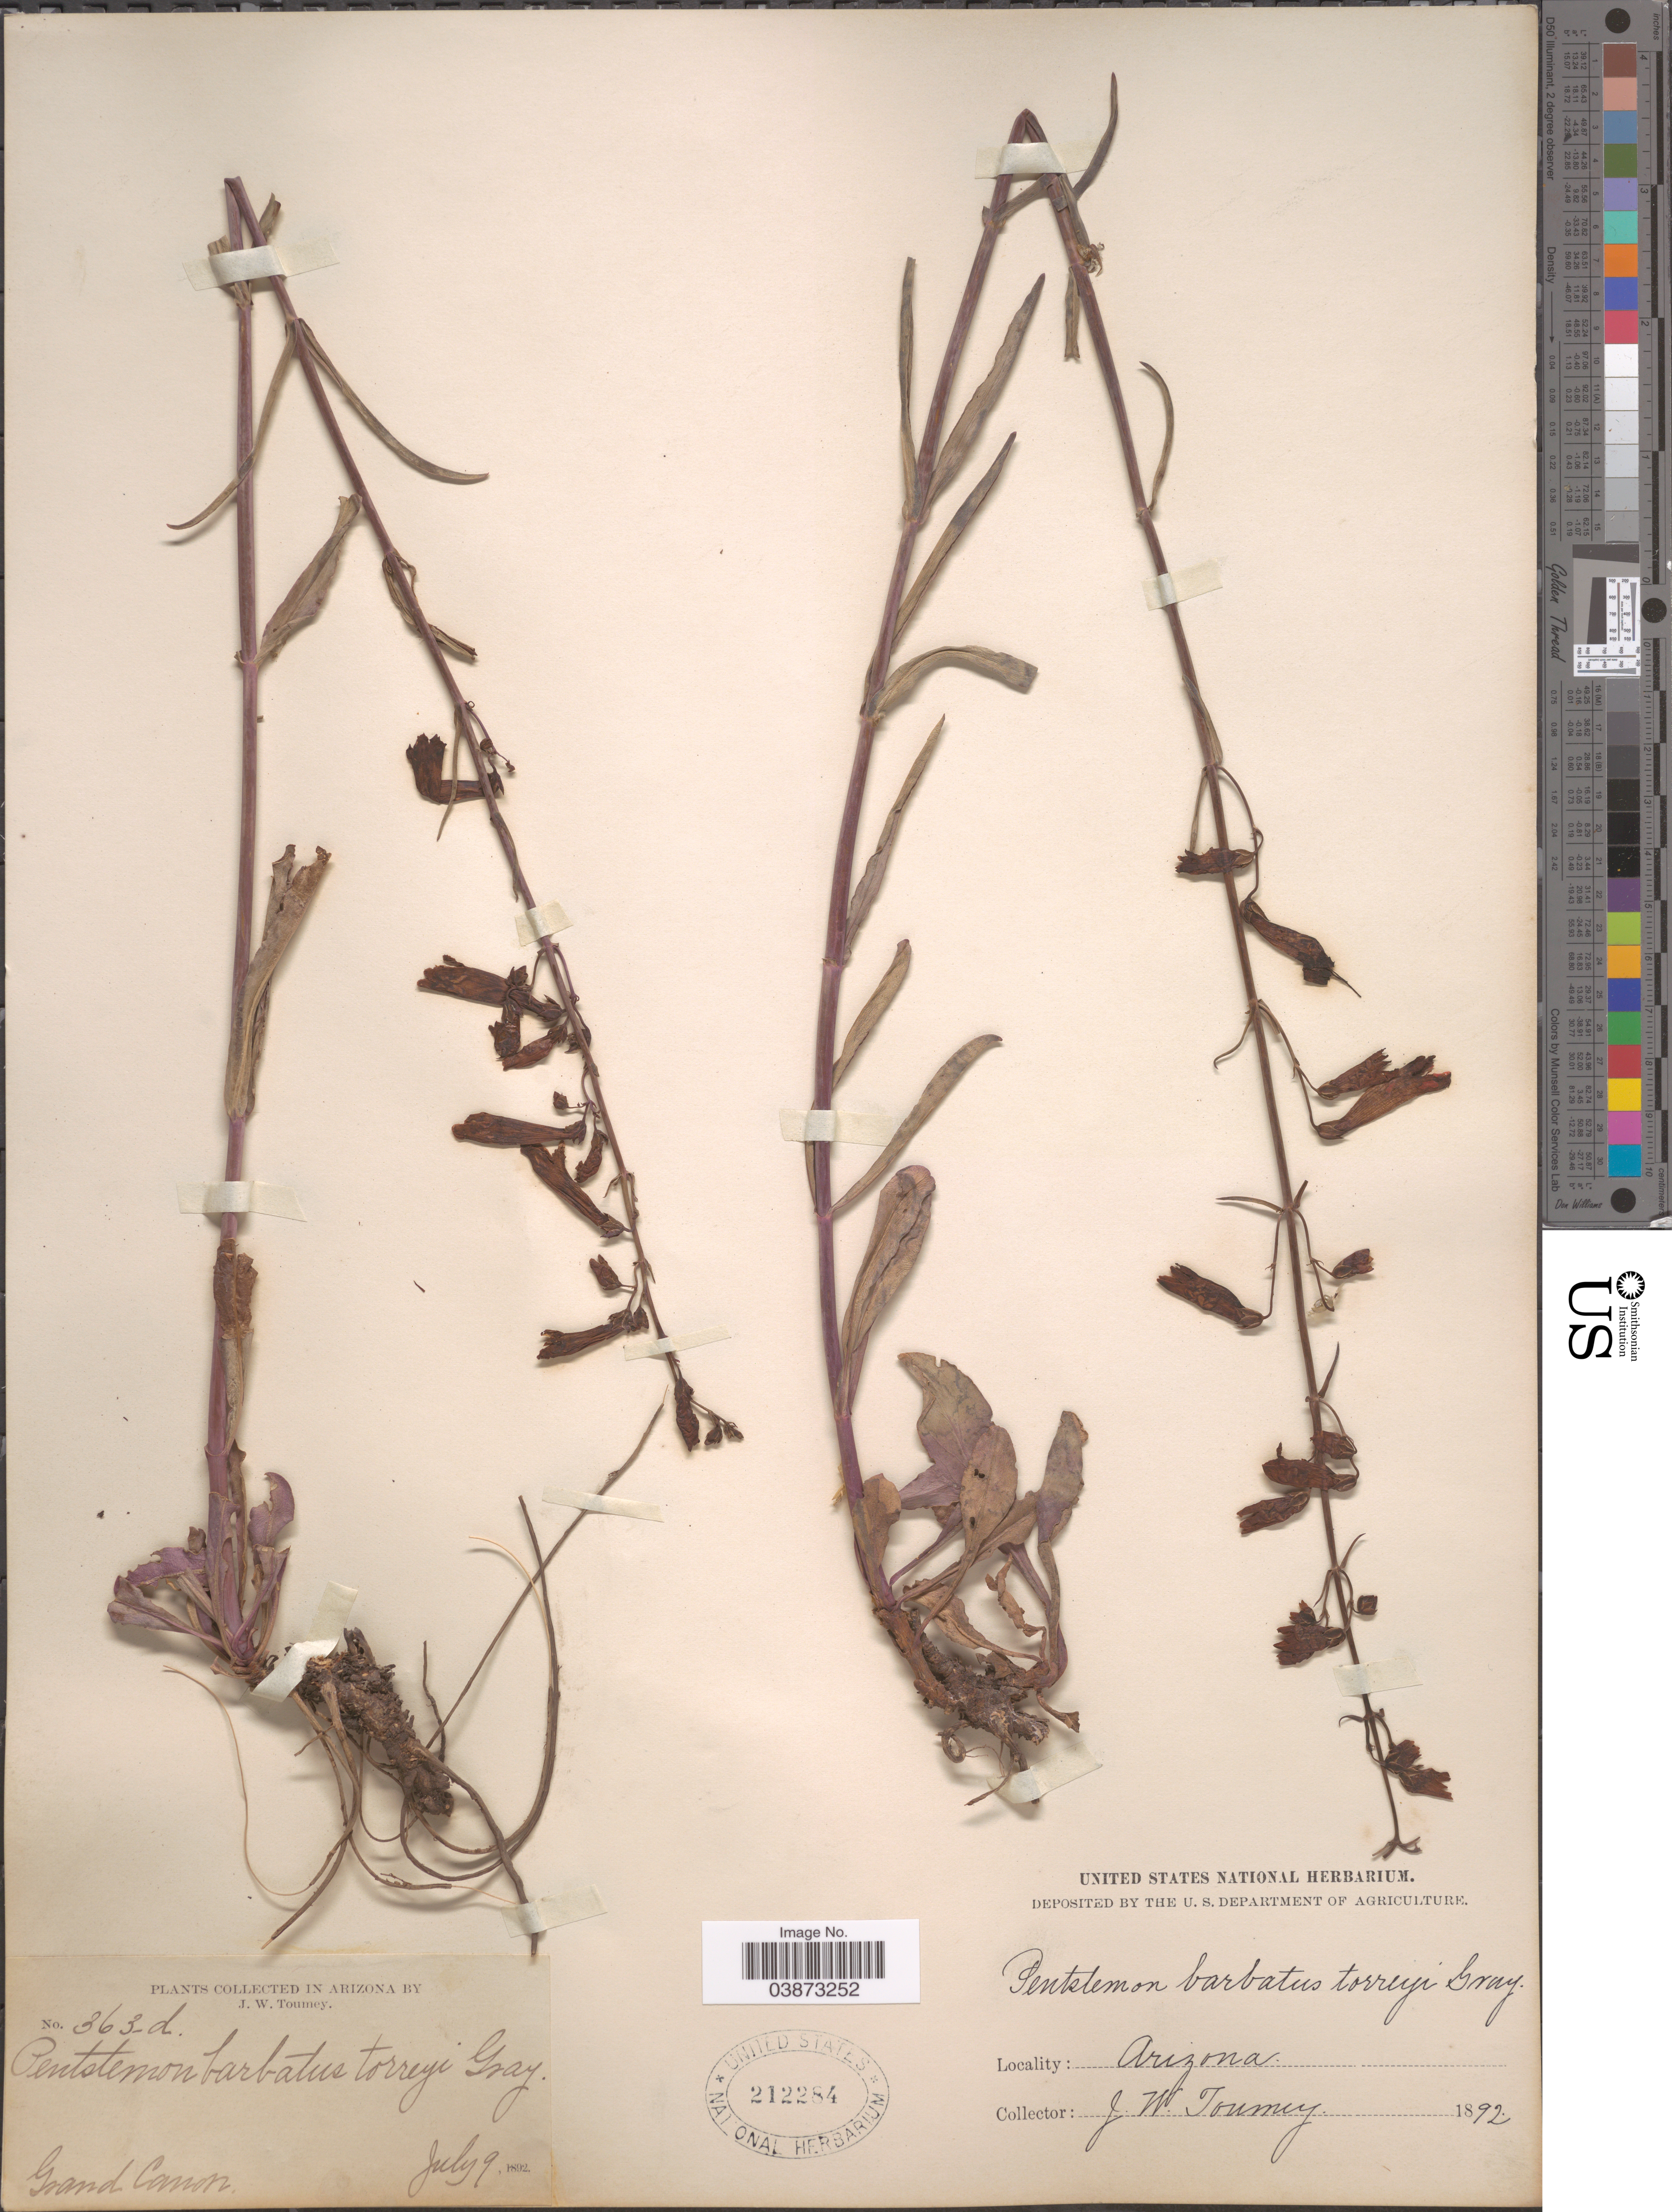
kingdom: Plantae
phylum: Tracheophyta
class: Magnoliopsida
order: Lamiales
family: Plantaginaceae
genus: Penstemon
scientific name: Penstemon barbatus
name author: (Cav.) Roth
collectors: J. W. Toumey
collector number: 363-d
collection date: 1892-07-09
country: United States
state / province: Arizona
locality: Grand Canon.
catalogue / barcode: US 212284